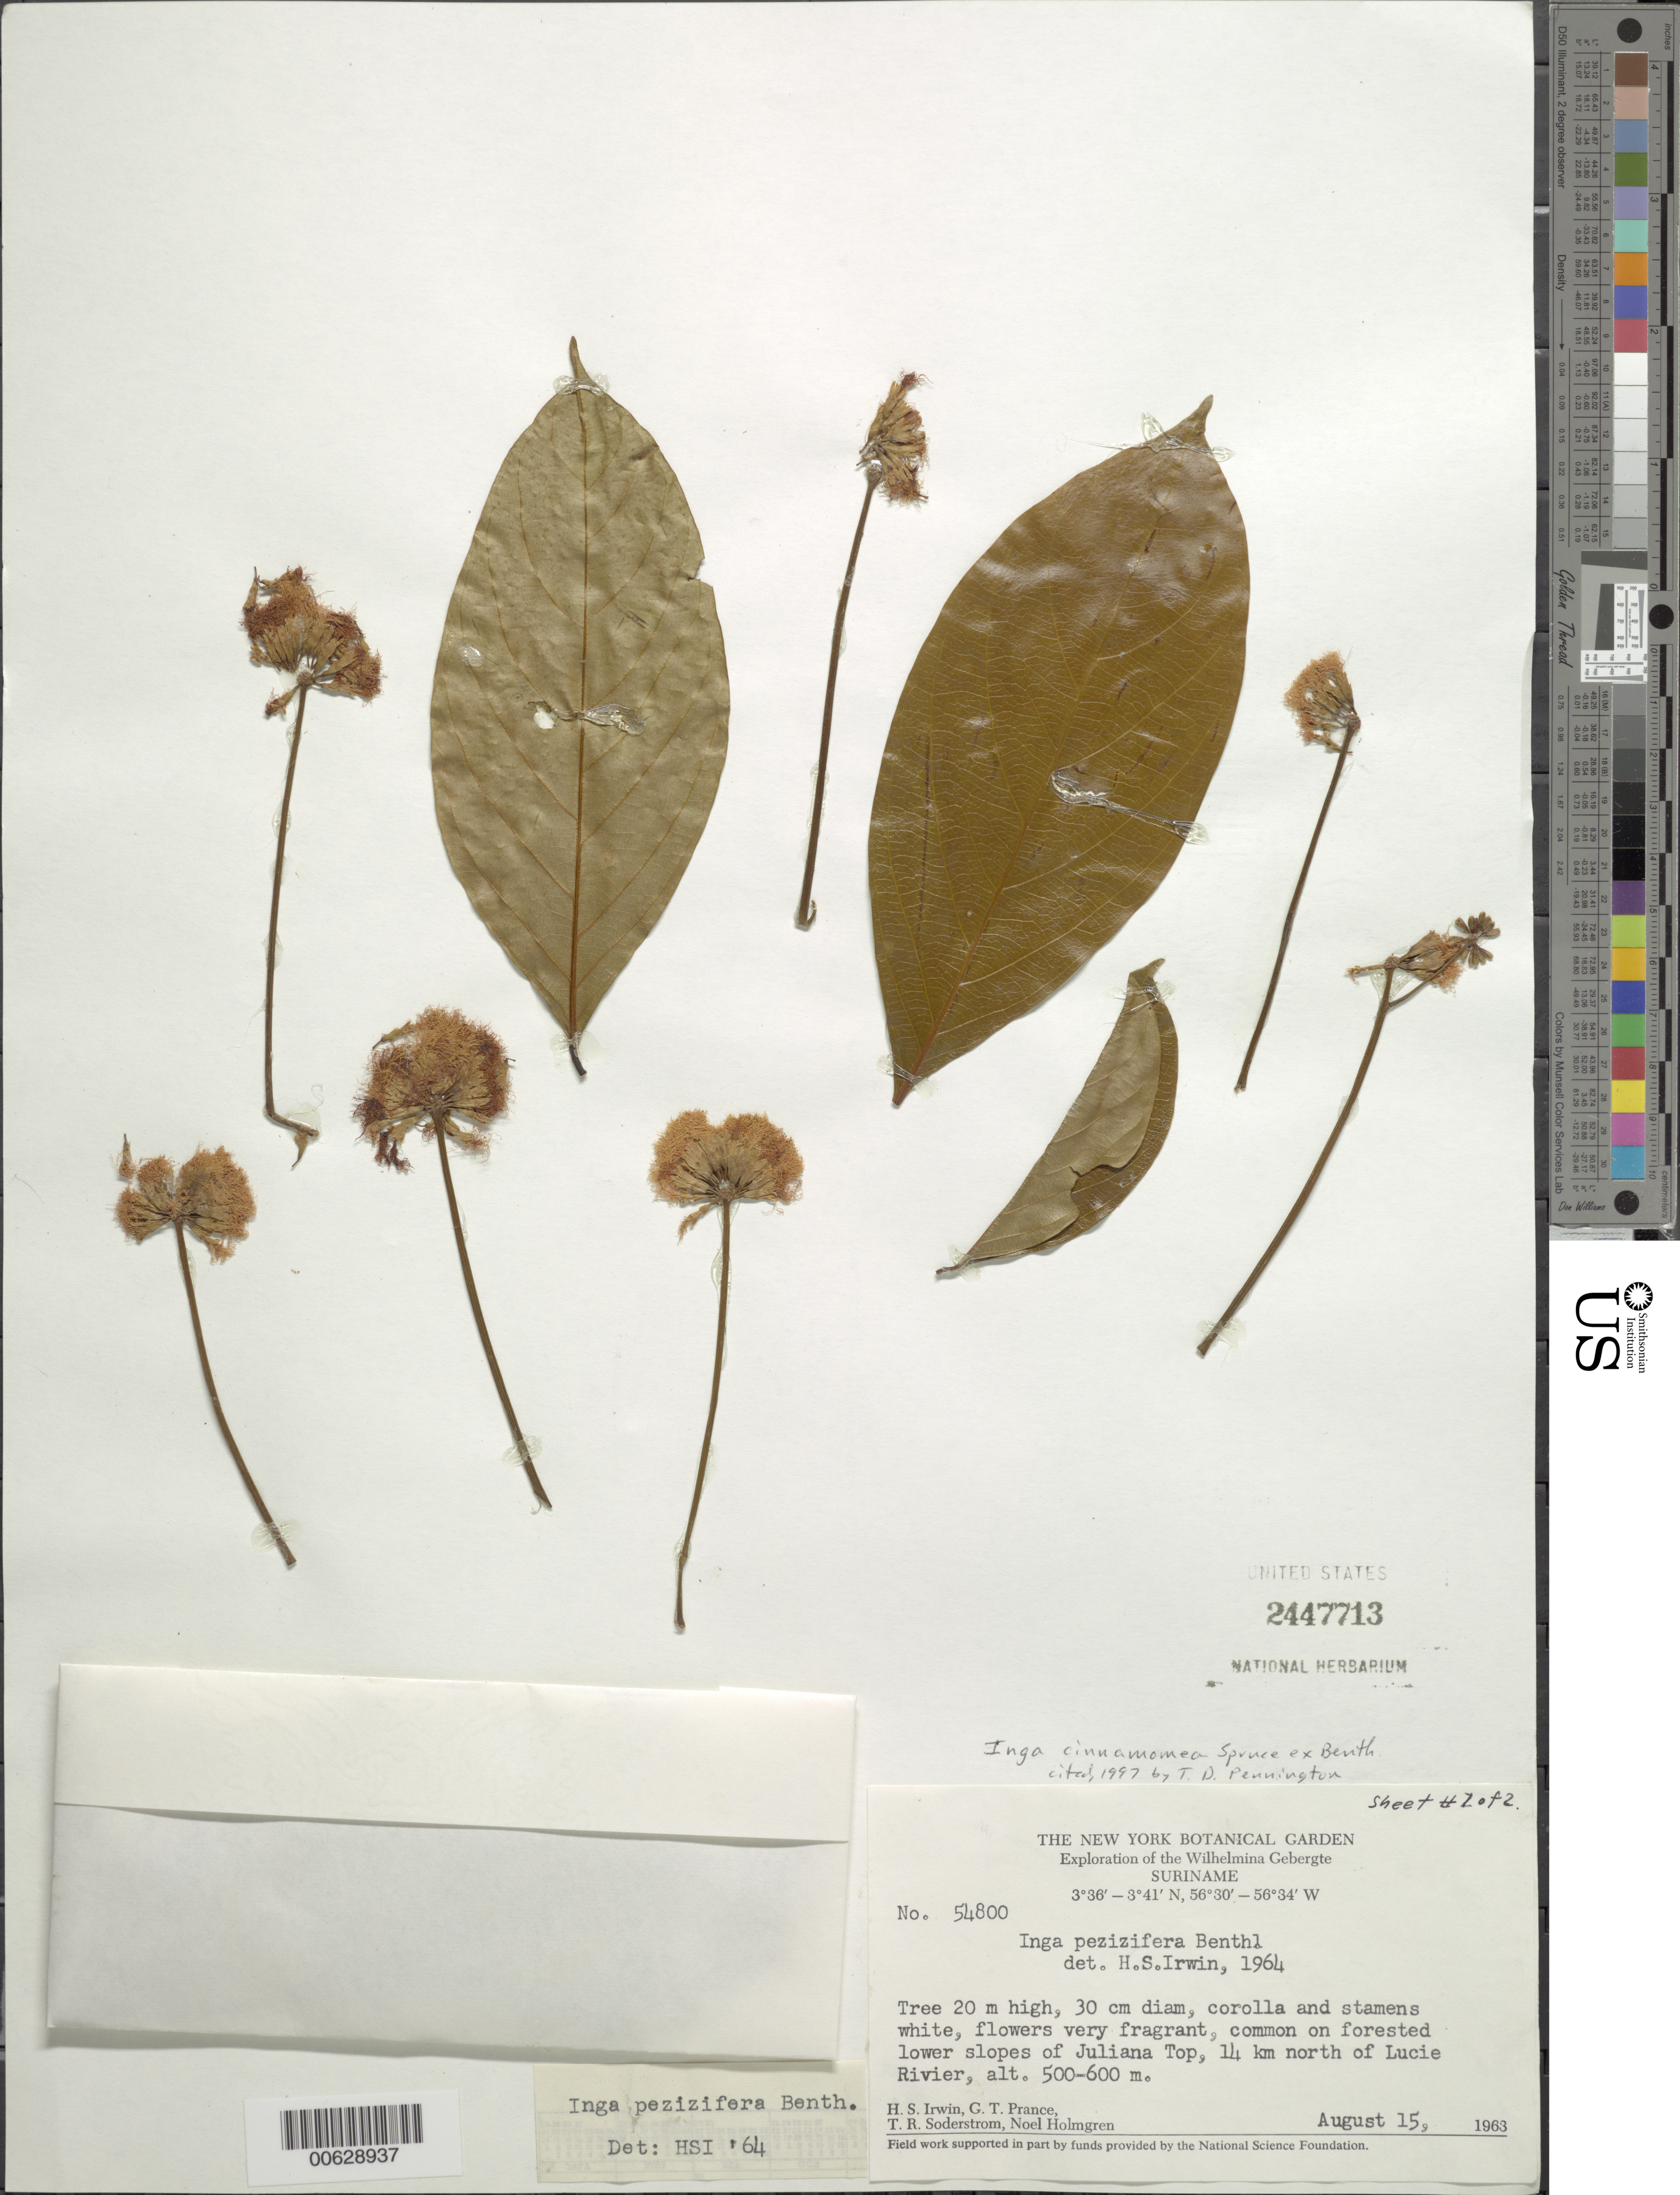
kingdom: Plantae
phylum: Tracheophyta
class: Magnoliopsida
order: Fabales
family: Fabaceae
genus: Inga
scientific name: Inga cinnamomea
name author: Spruce ex Benth.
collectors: H. Irwin, G. T. Prance, T. R. Soderstrom & N. H. Holmgren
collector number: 54800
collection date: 1963-08-15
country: Suriname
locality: Wilhelmina Gebergte: common on lower slopes of Juliana Top, 14 km north of Lucie Rivier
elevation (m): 500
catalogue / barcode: US 2447713